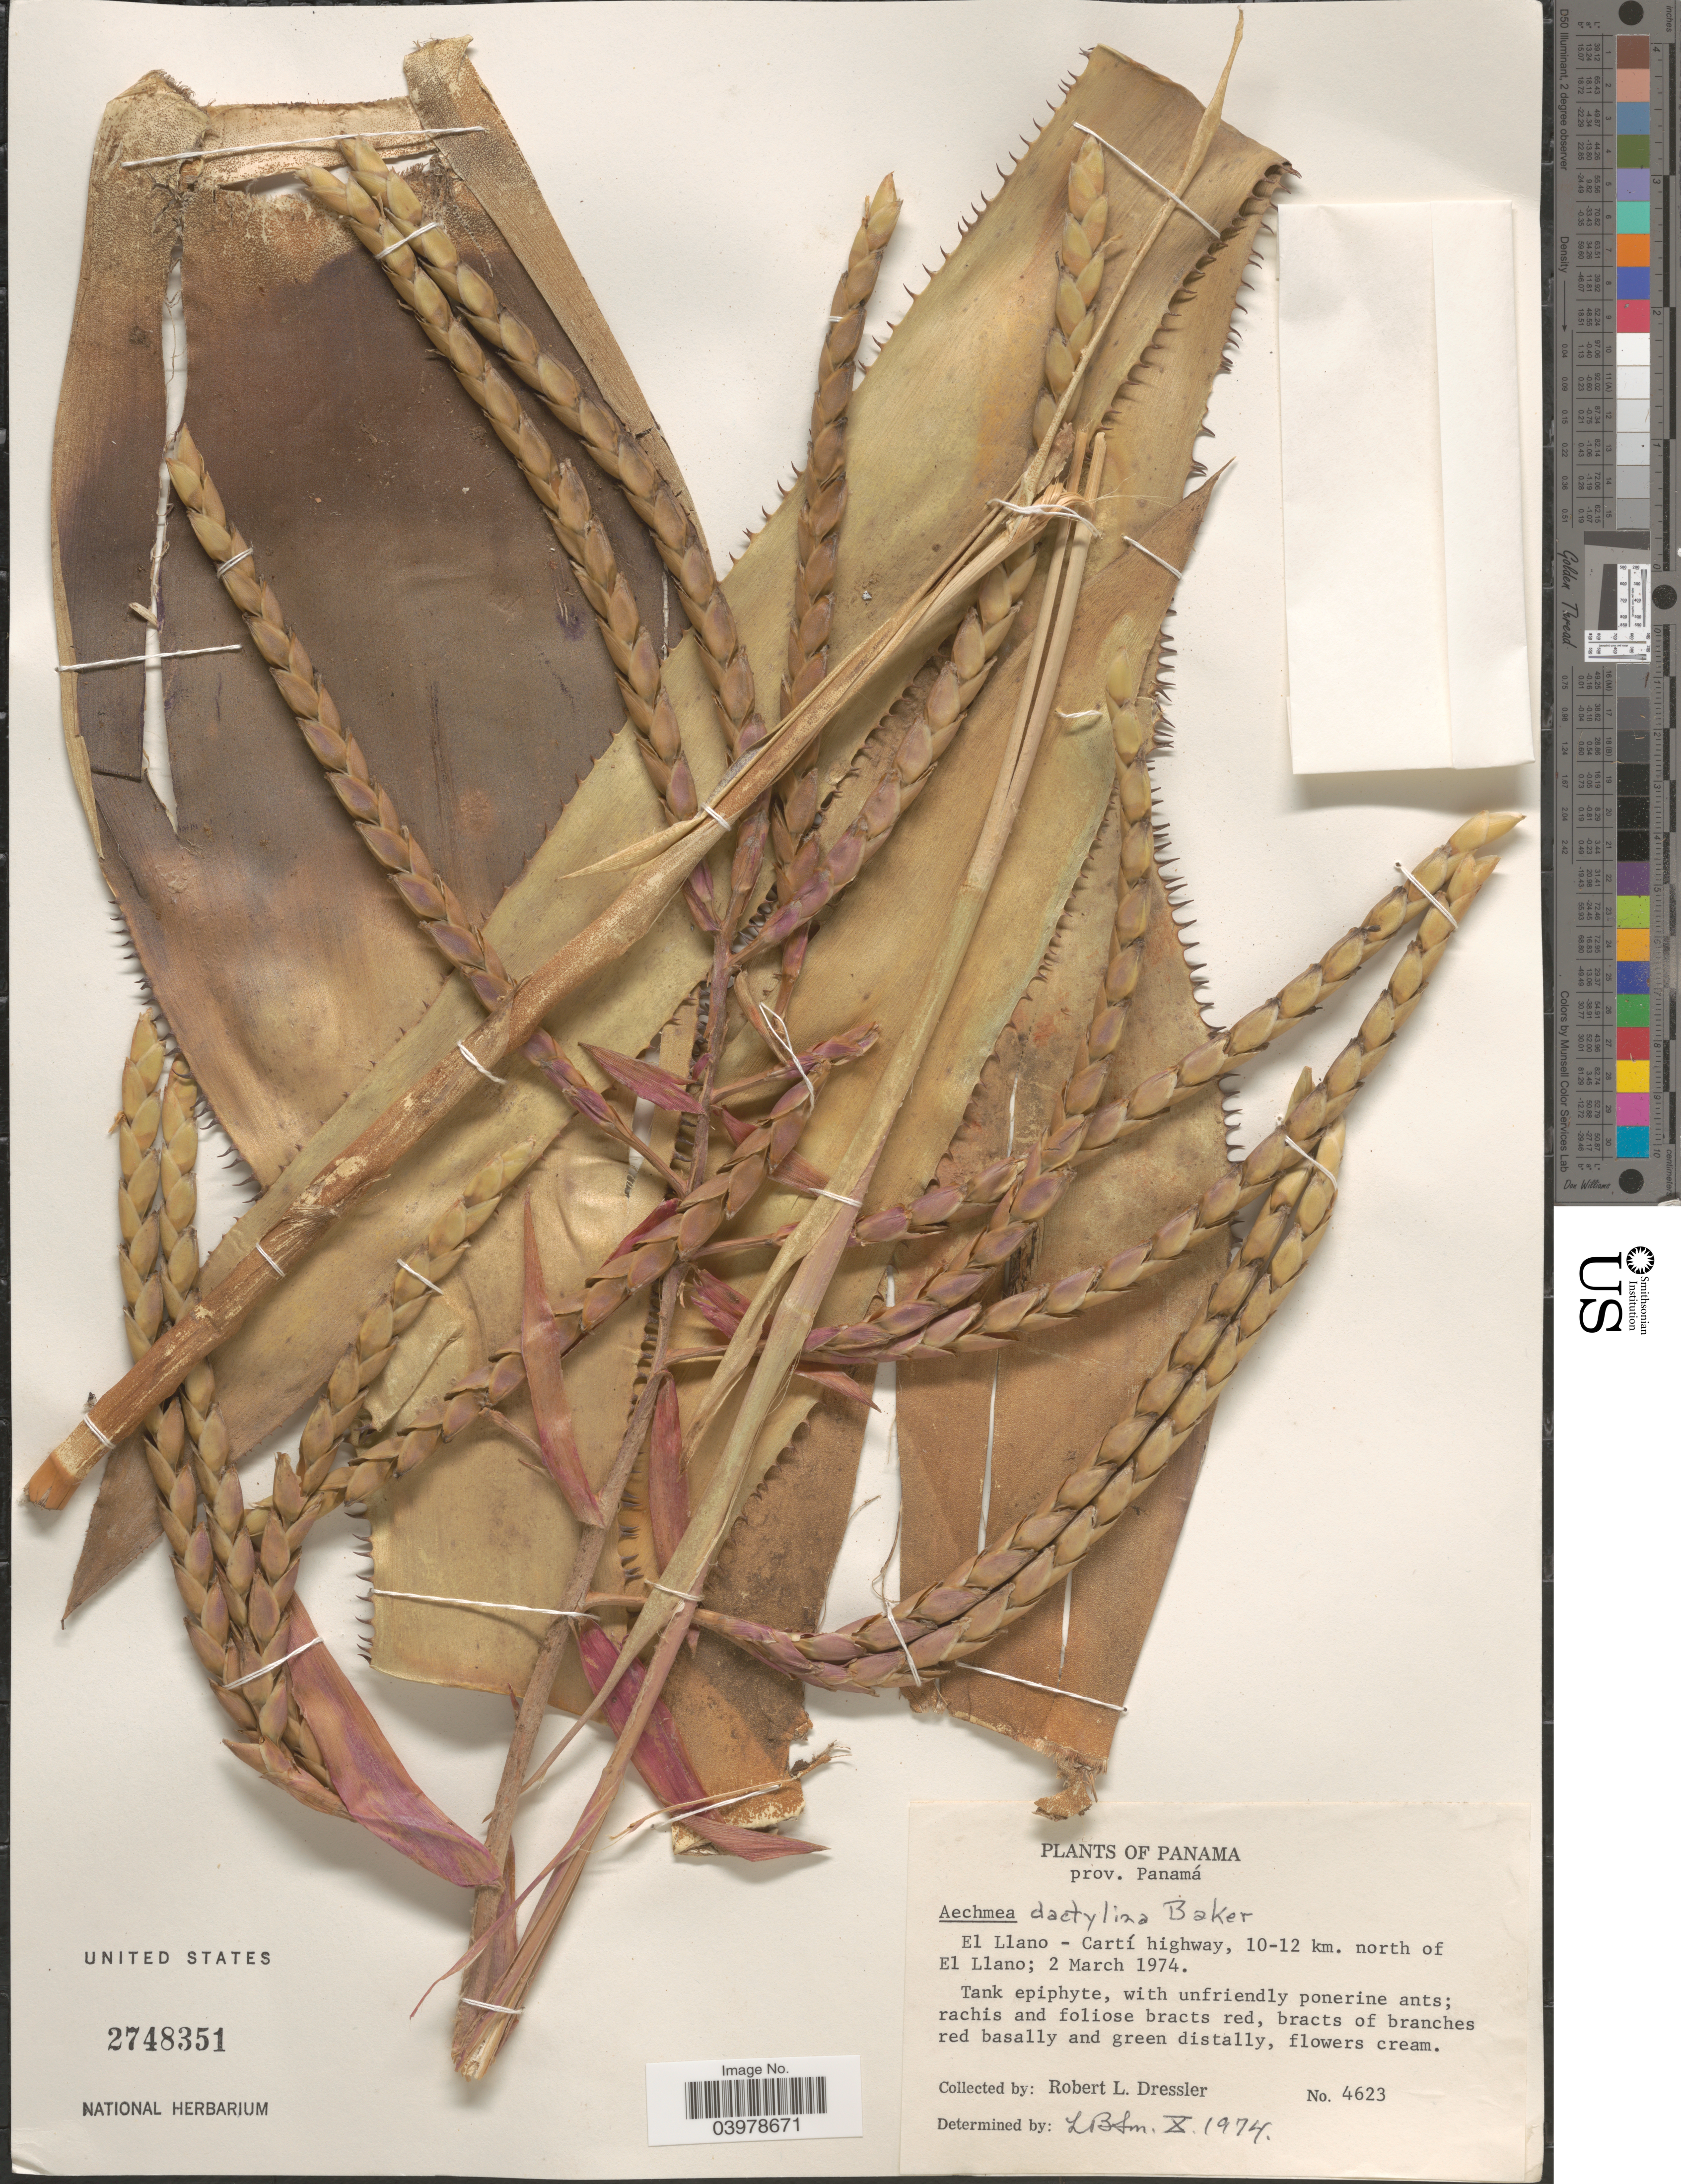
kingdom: Plantae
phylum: Tracheophyta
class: Liliopsida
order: Poales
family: Bromeliaceae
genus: Aechmea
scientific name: Aechmea dactylina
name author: Baker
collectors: R. Dressler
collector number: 4623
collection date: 1974-03-02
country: Panama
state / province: Panamá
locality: El Llano - Cartí highway, 10-12 km. north of El Llano.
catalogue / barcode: US 2748351